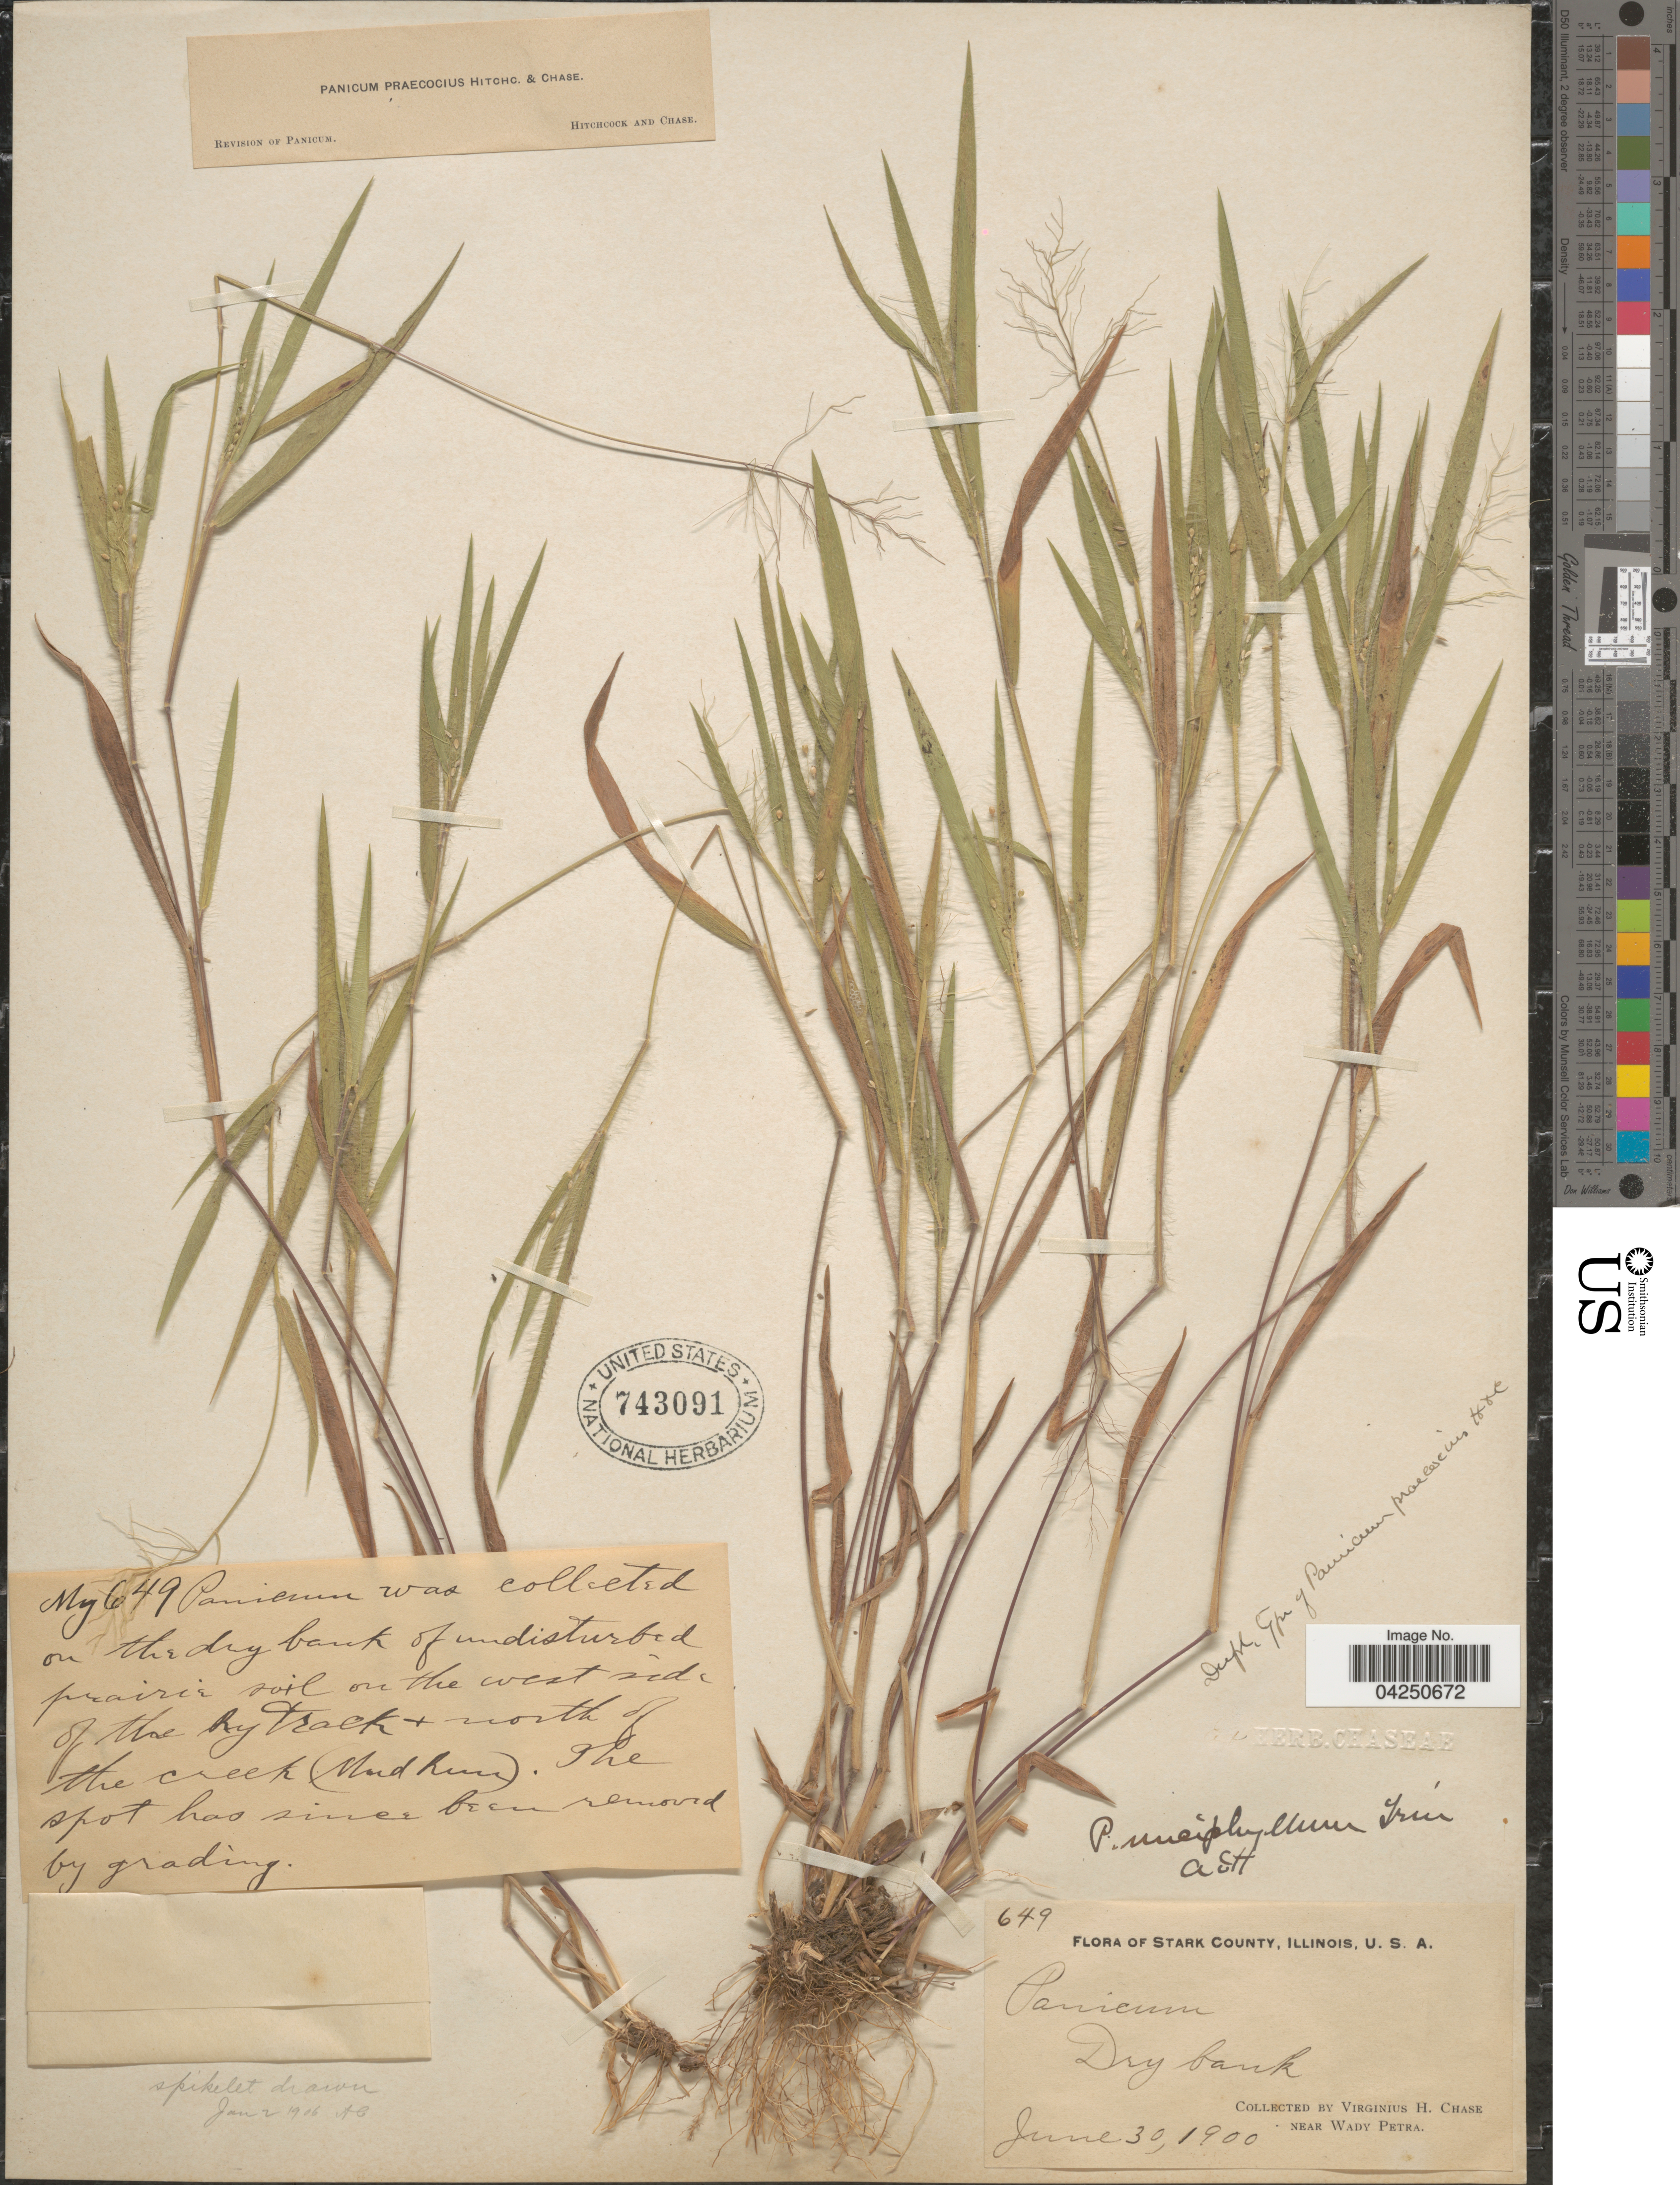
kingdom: Plantae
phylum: Tracheophyta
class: Liliopsida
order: Poales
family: Poaceae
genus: Dichanthelium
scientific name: Dichanthelium acuminatum var. acuminatum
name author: (Sw.) Gould & C.A. Clark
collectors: V. H. Chase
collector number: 649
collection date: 1900-06-30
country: United States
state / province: Illinois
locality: Stark County. On the dry bank of undisturbed prairie soil on the west side of the Ry Track + north of the creek (Mud Run). Near Wady Petra.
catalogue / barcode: US 743091